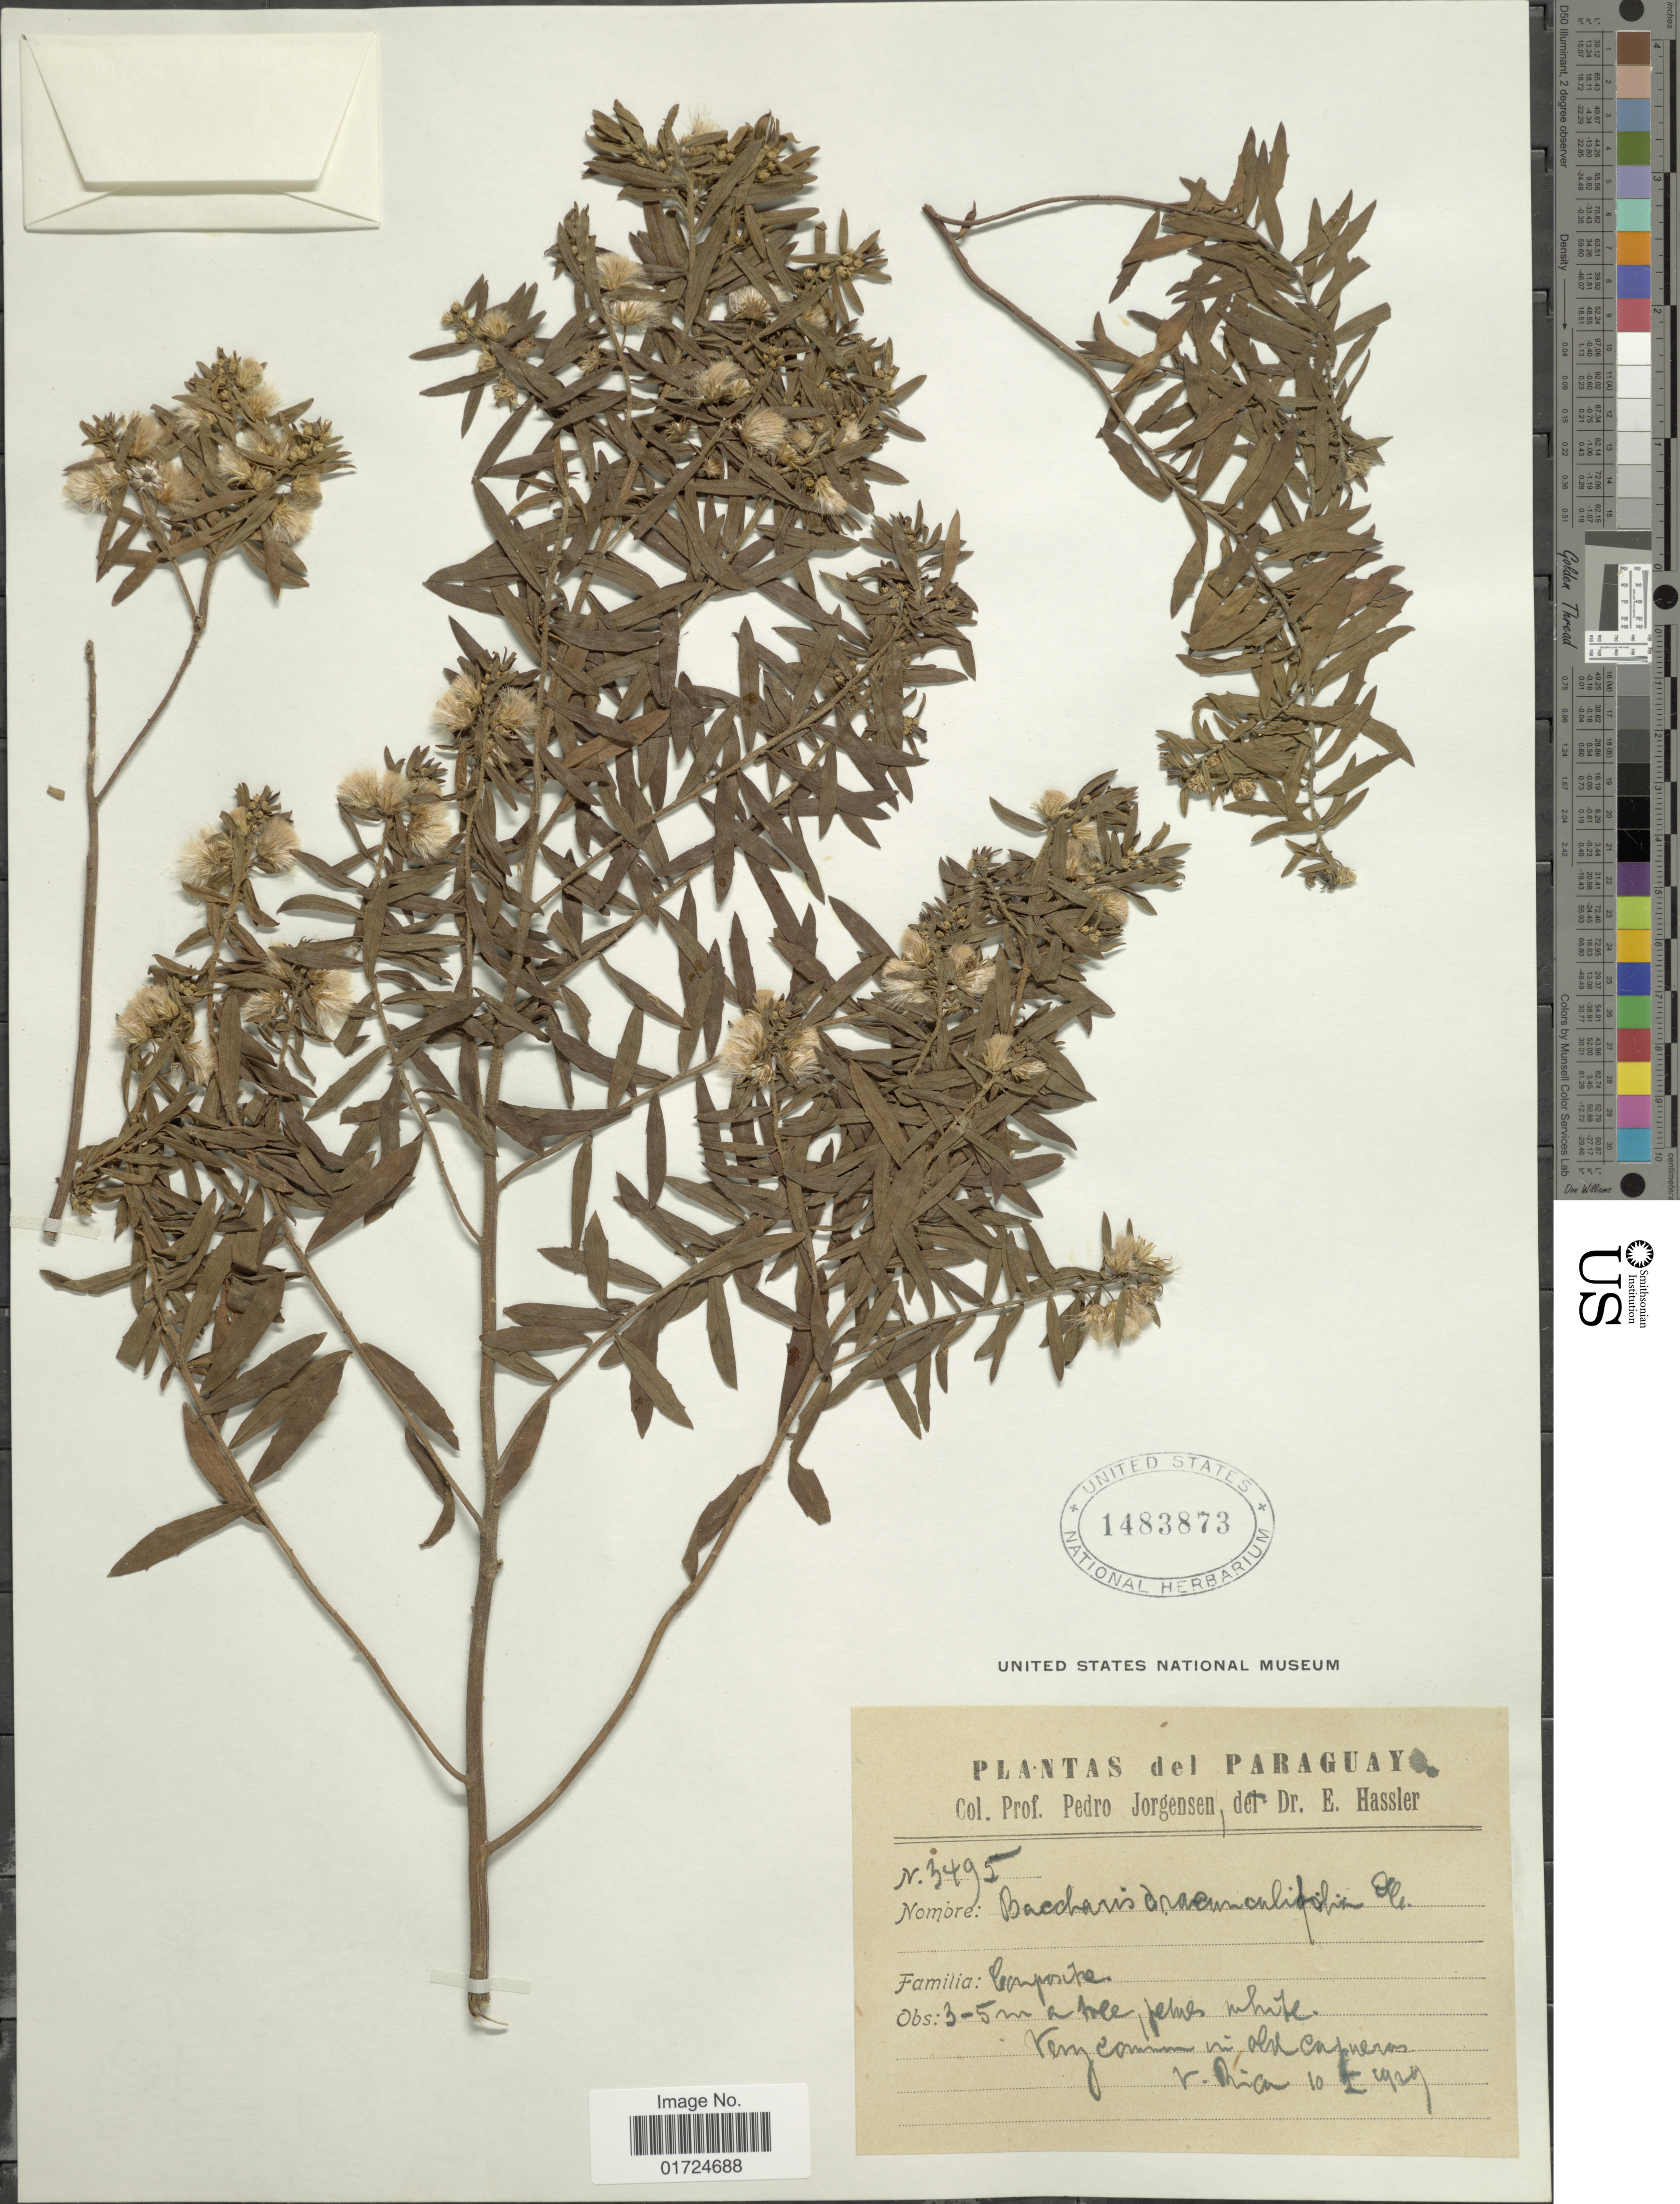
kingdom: Plantae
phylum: Tracheophyta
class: Magnoliopsida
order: Asterales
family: Asteraceae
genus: Baccharis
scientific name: Baccharis dracunculifolia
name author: DC.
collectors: P. Jörgensen & E. Hassler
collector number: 3495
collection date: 1929-01-10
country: Paraguay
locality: Villarrica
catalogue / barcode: US 1483873